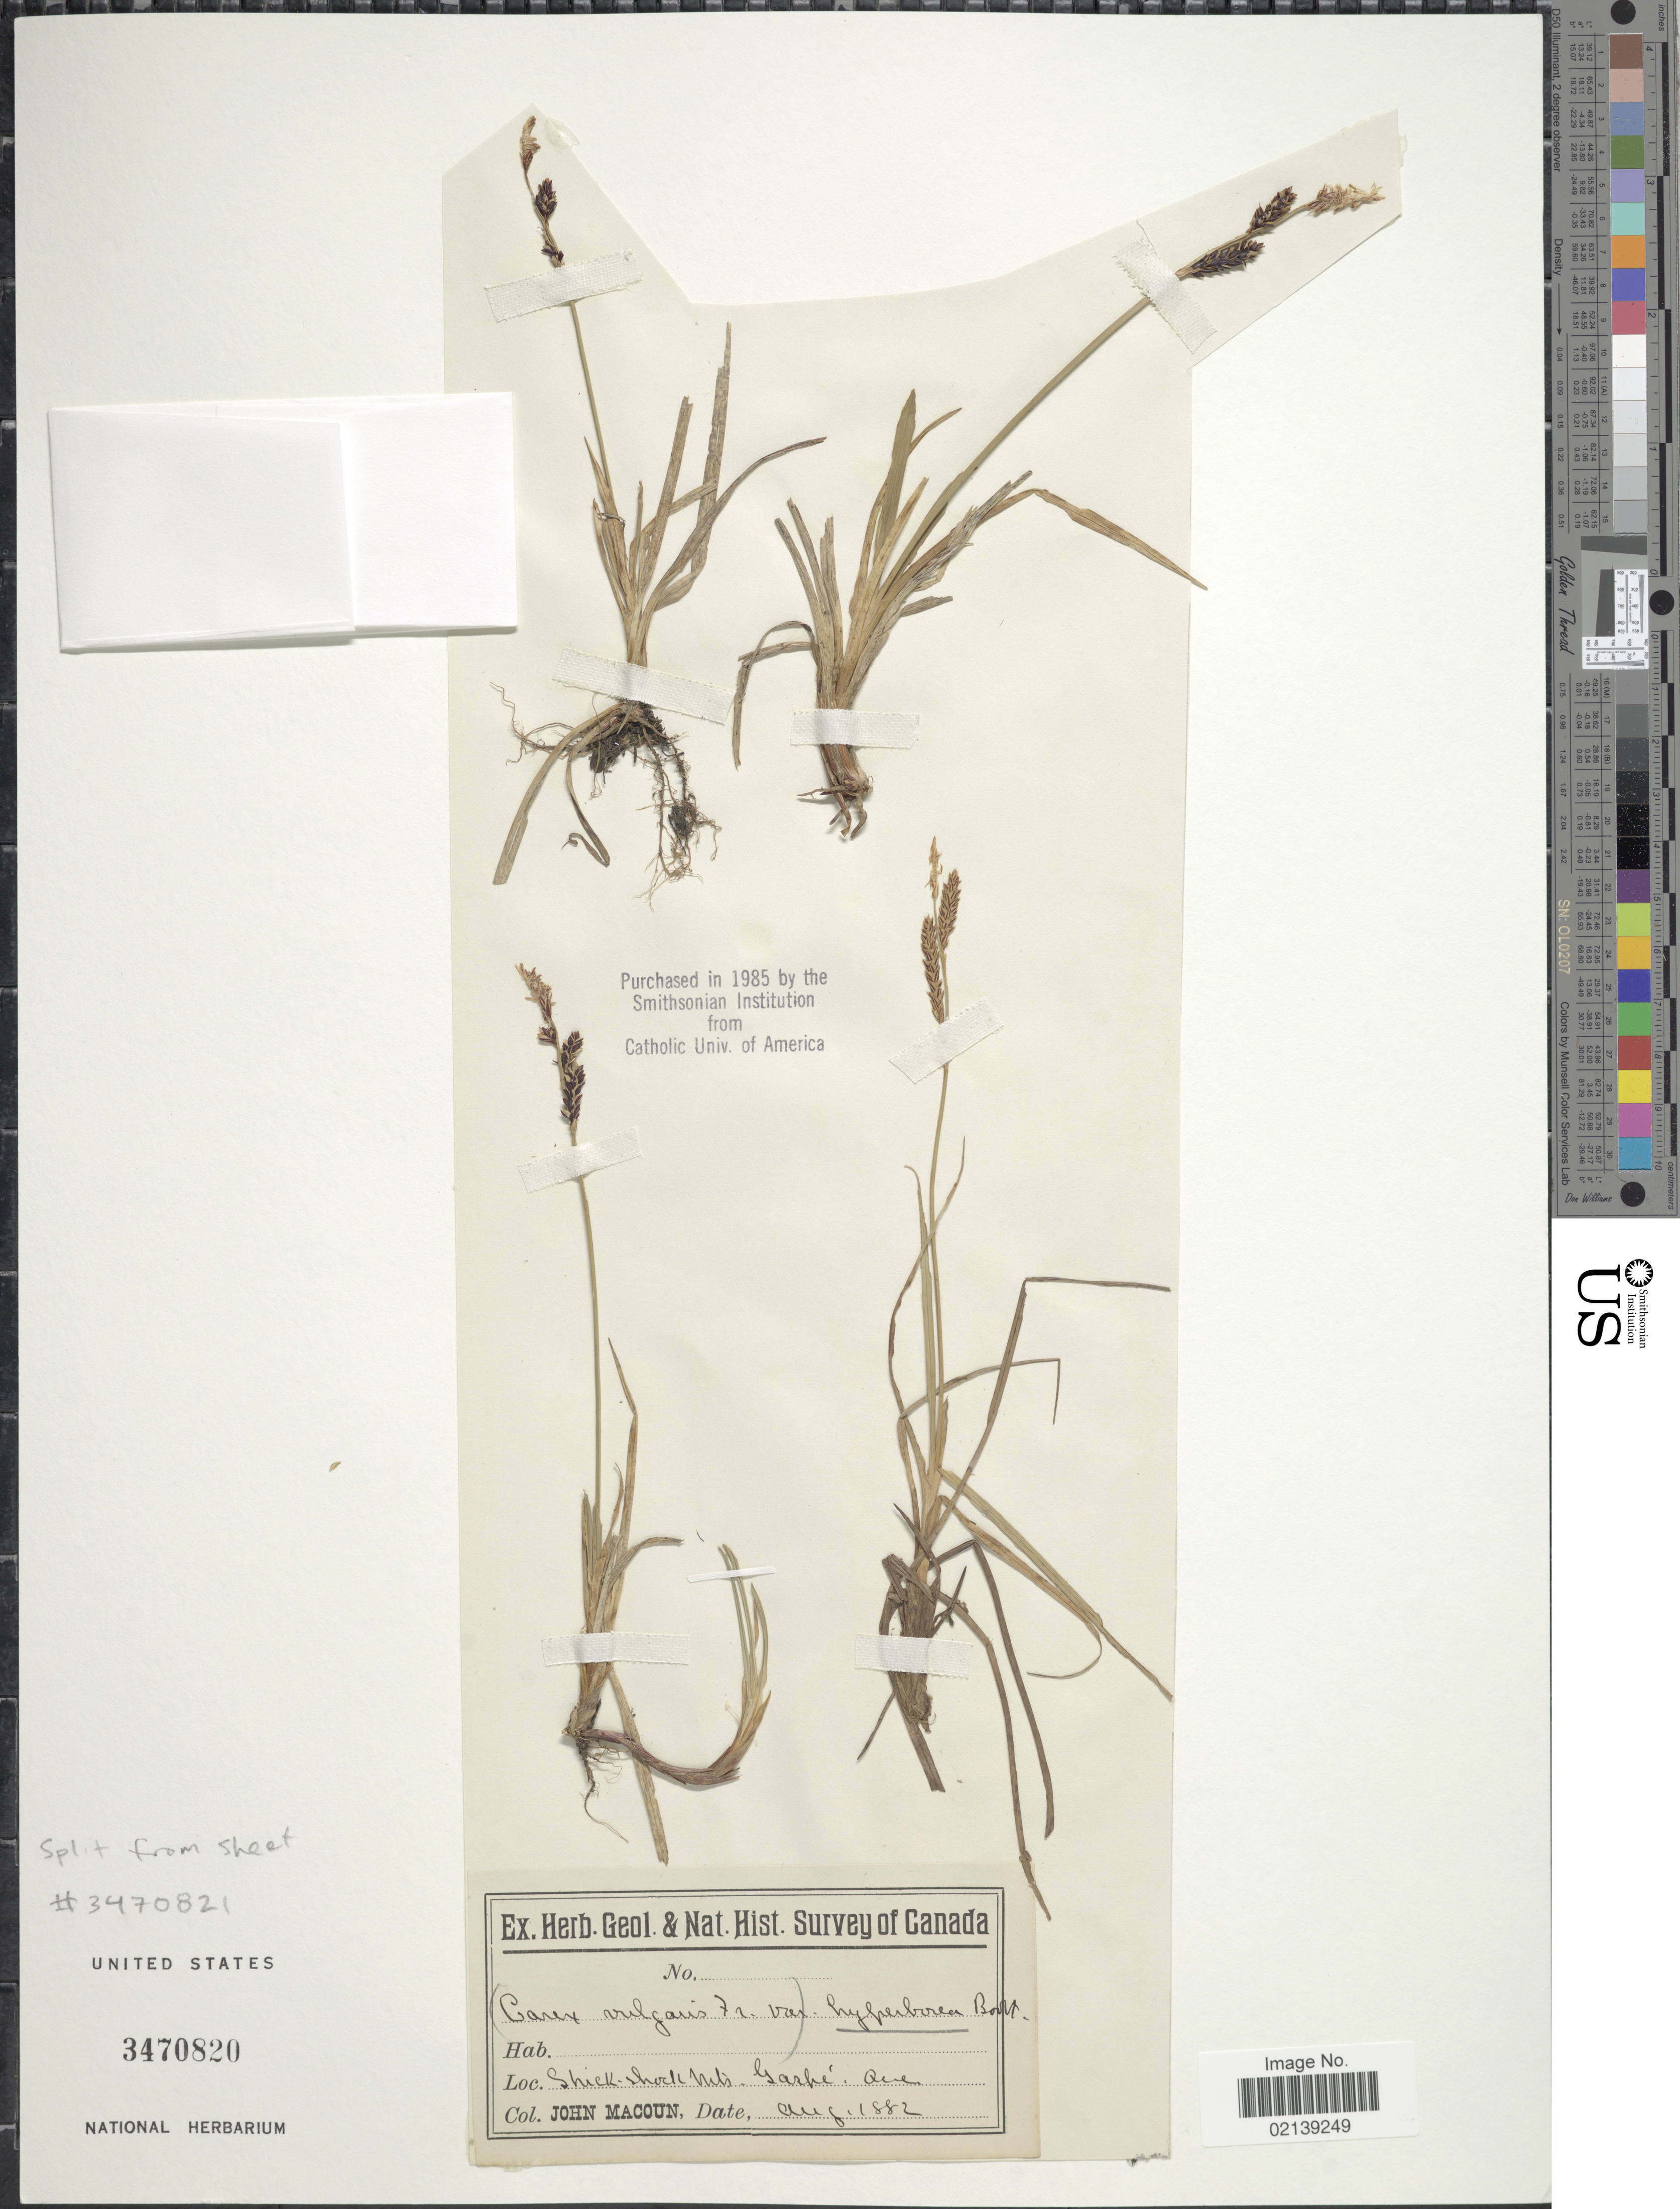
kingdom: Plantae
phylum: Tracheophyta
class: Liliopsida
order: Poales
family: Cyperaceae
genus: Carex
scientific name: Carex dacica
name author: Heuff.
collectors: J. Macoun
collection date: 1882-08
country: Canada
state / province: Quebec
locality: Shick-Shock Mts. Gaspe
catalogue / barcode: US 3470820